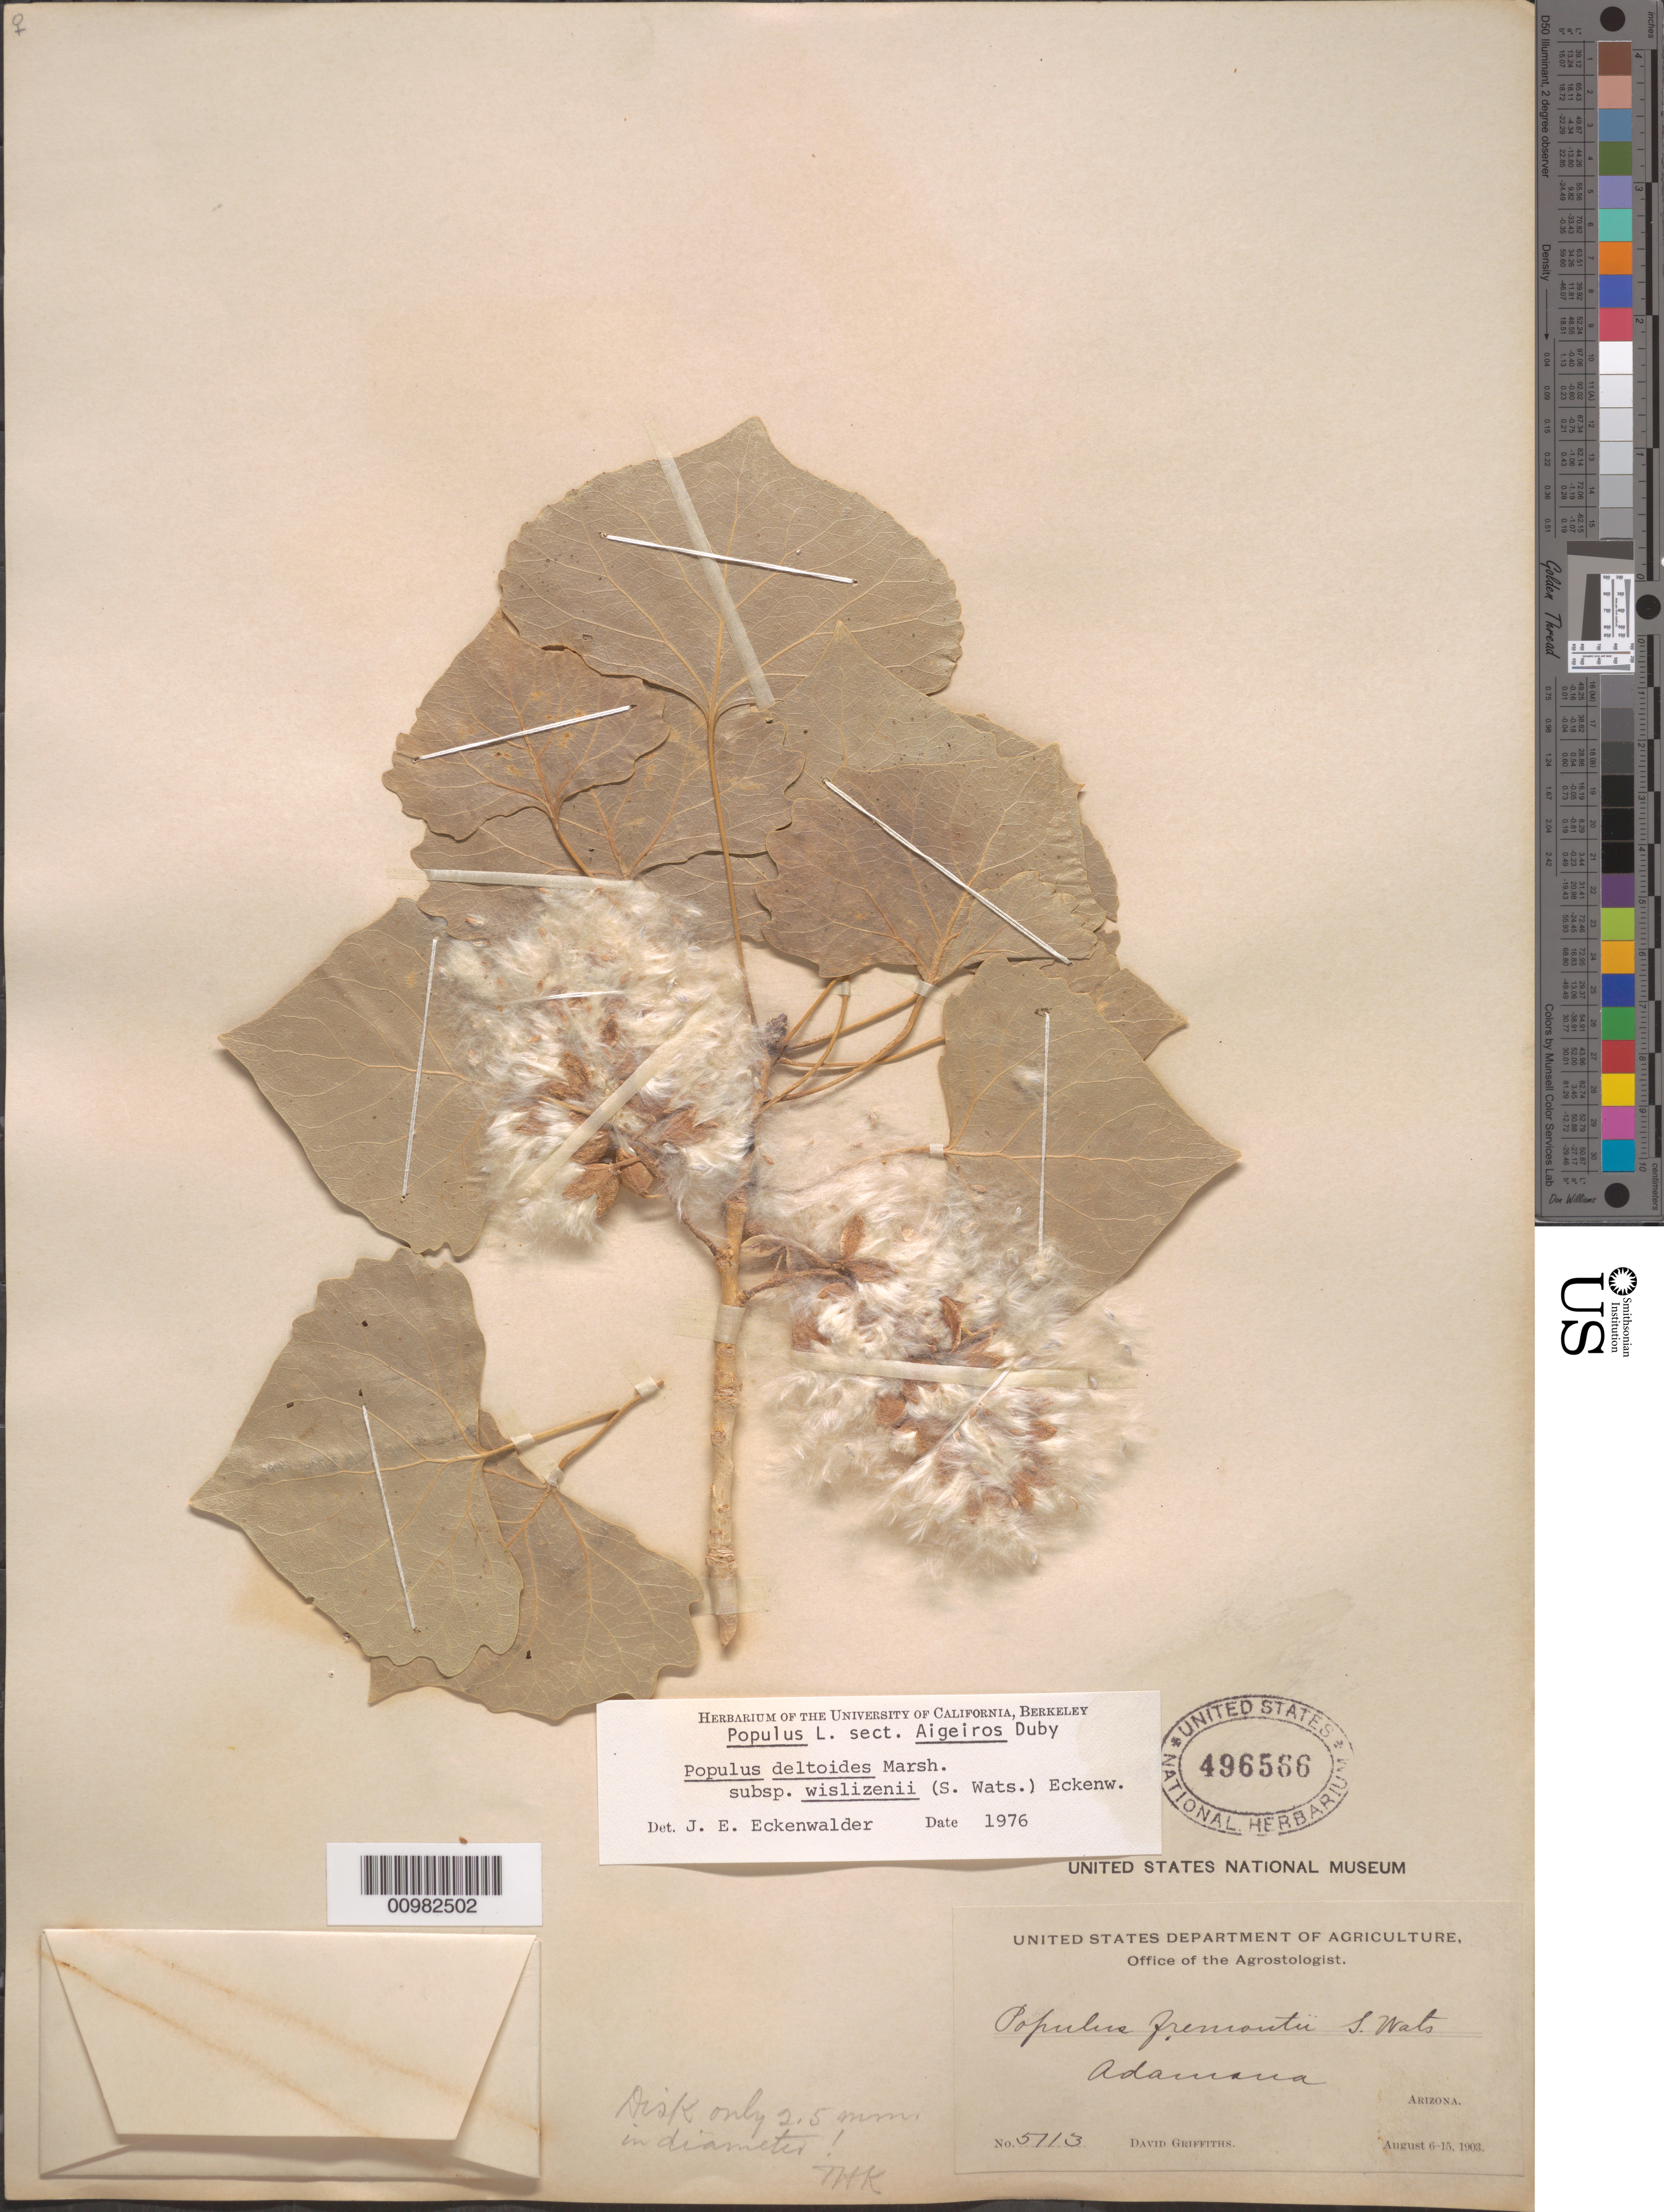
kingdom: Plantae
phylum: Tracheophyta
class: Magnoliopsida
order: Malpighiales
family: Salicaceae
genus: Populus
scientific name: Populus deltoides subsp. wislizeni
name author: (S. Watson) Eckenw.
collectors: D. Griffiths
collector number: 5713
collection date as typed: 06 Aug 1903 to 15 Aug 1903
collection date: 1903-08-06/1903-08-15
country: United States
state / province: Arizona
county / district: Apache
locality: Adamana.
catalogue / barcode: US 496566